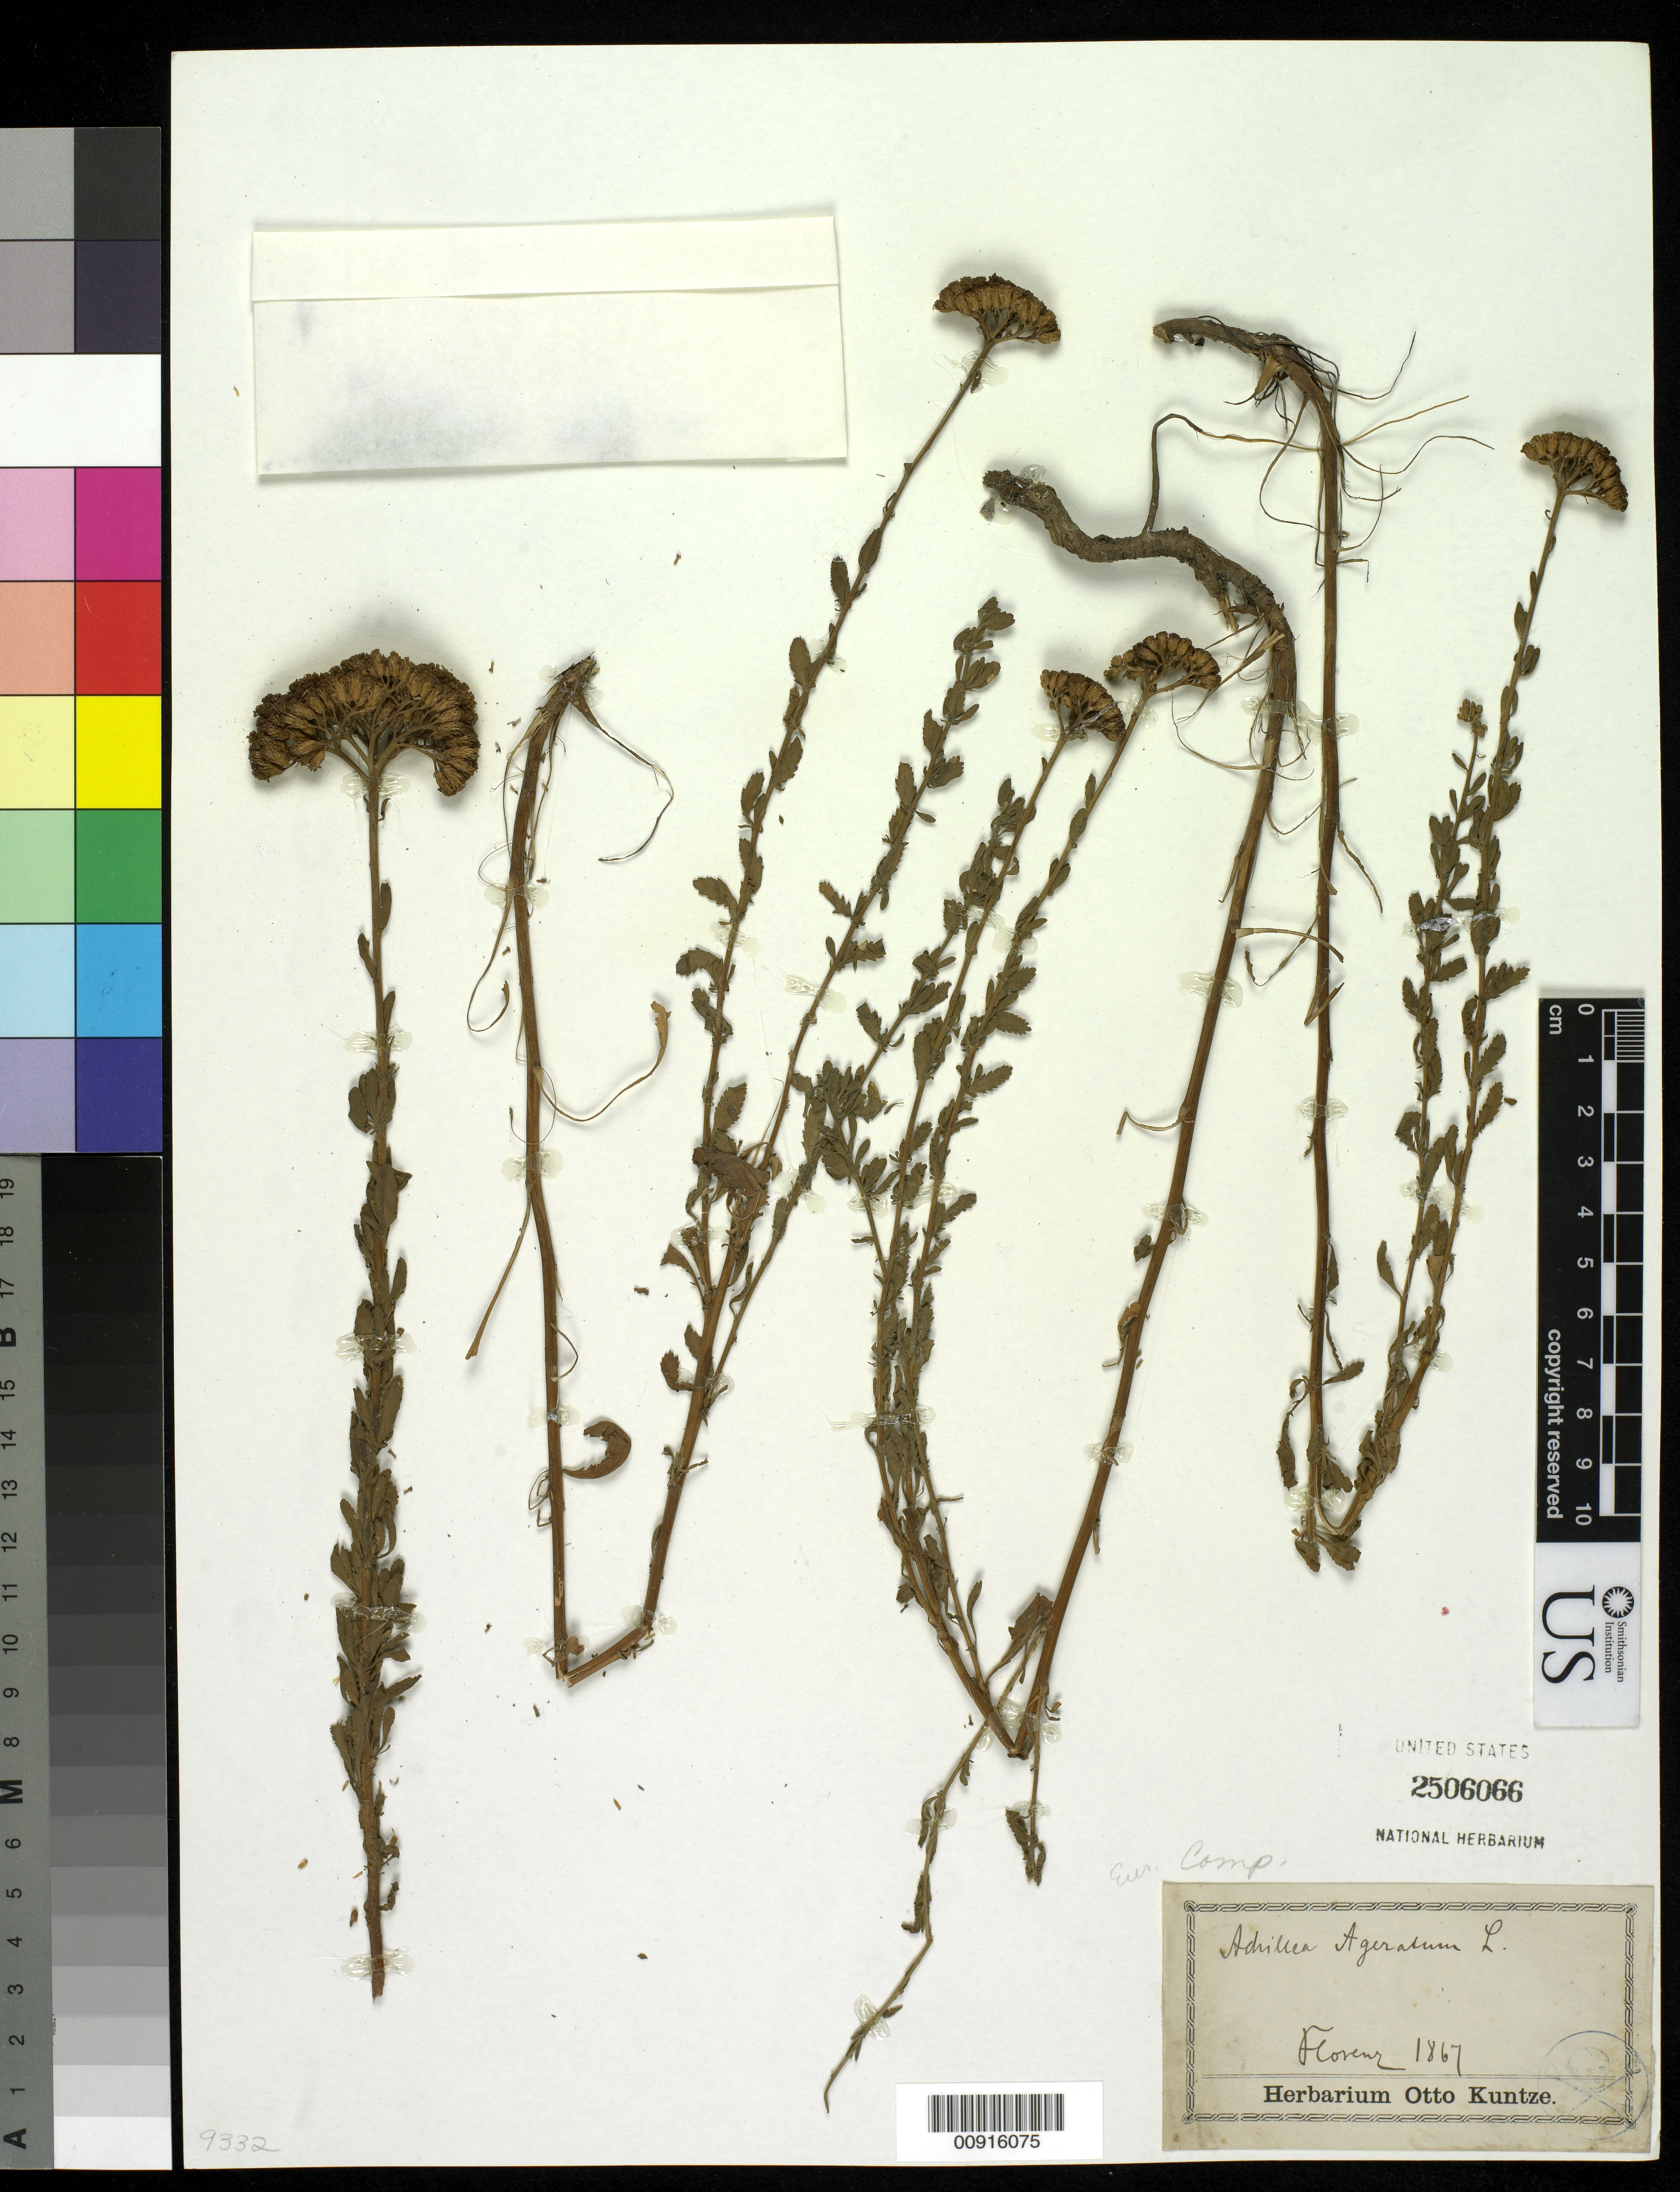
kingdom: Plantae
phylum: Tracheophyta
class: Magnoliopsida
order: Asterales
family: Asteraceae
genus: Achillea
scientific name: Achillea ageratum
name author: L.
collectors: C.E.O. Kuntze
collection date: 1867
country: Italy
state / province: Tuscany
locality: Florence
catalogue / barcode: US 2506066